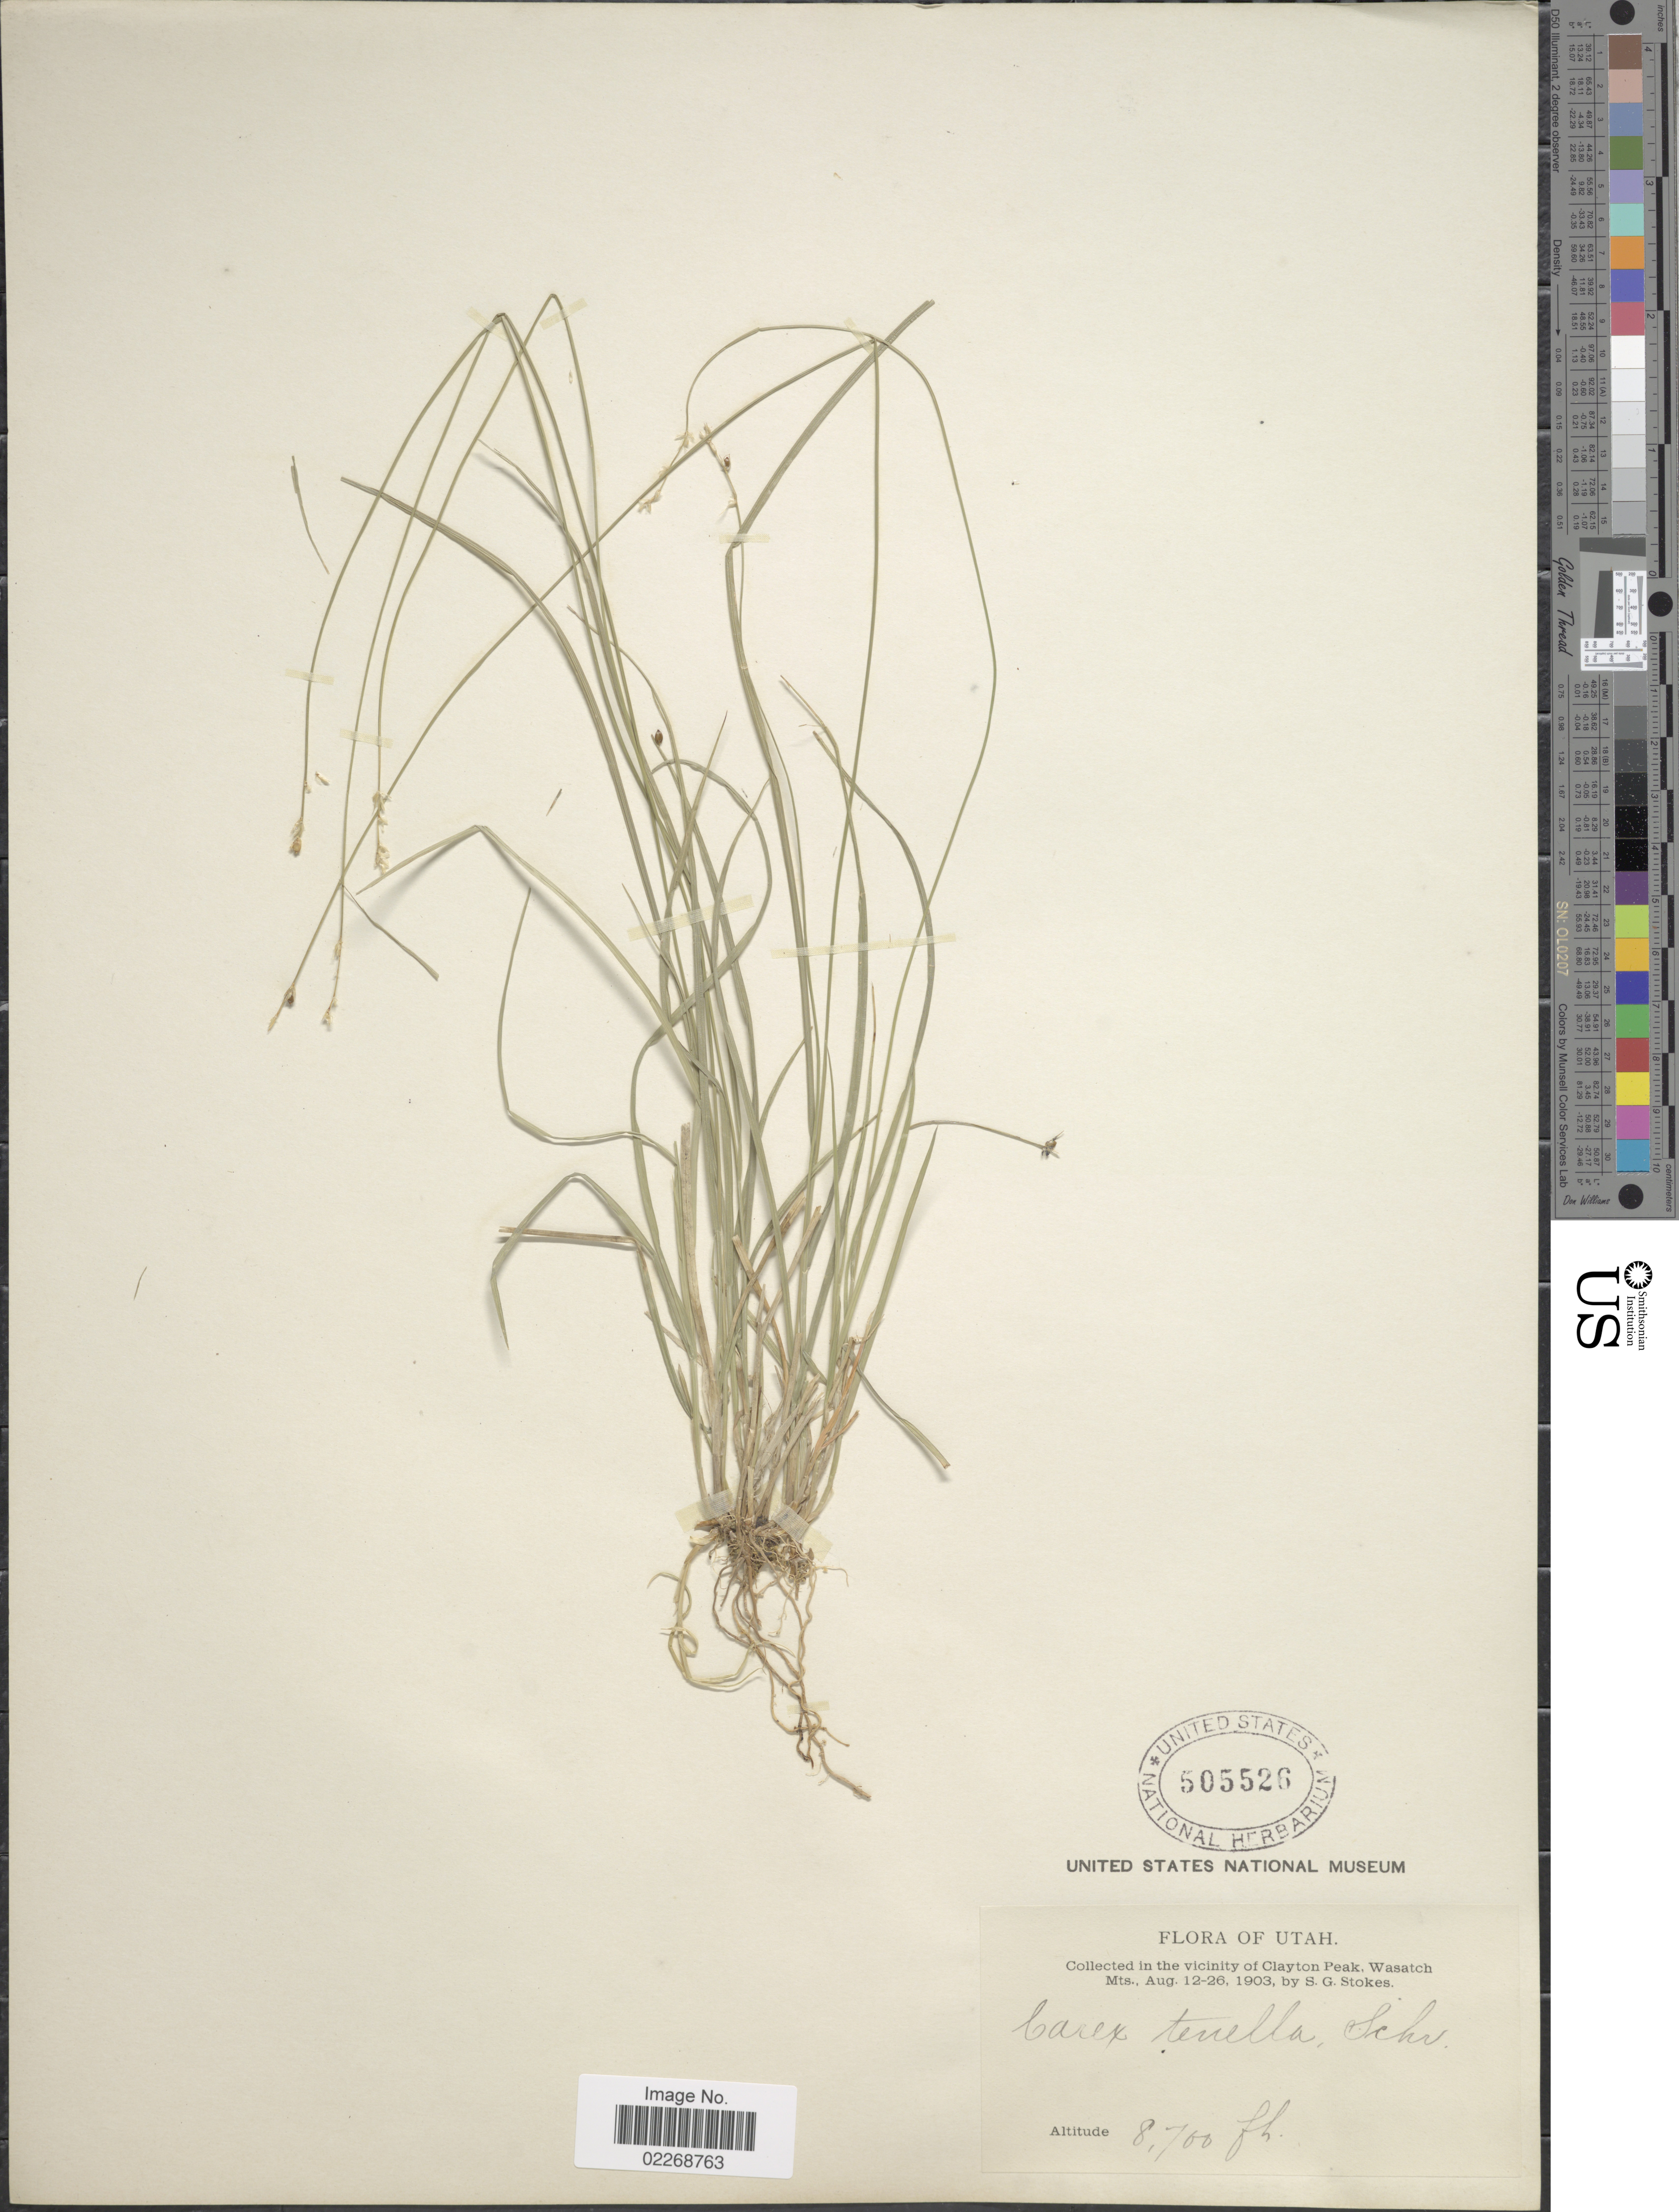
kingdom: Plantae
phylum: Tracheophyta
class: Liliopsida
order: Poales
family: Cyperaceae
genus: Carex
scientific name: Carex disperma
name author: Dewey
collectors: S. G. Stokes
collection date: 1903-08-12/1903-08-26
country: United States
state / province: Utah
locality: In the vicinity of Clayton Peak, Wasatch Mts.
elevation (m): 2652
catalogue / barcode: US 505526